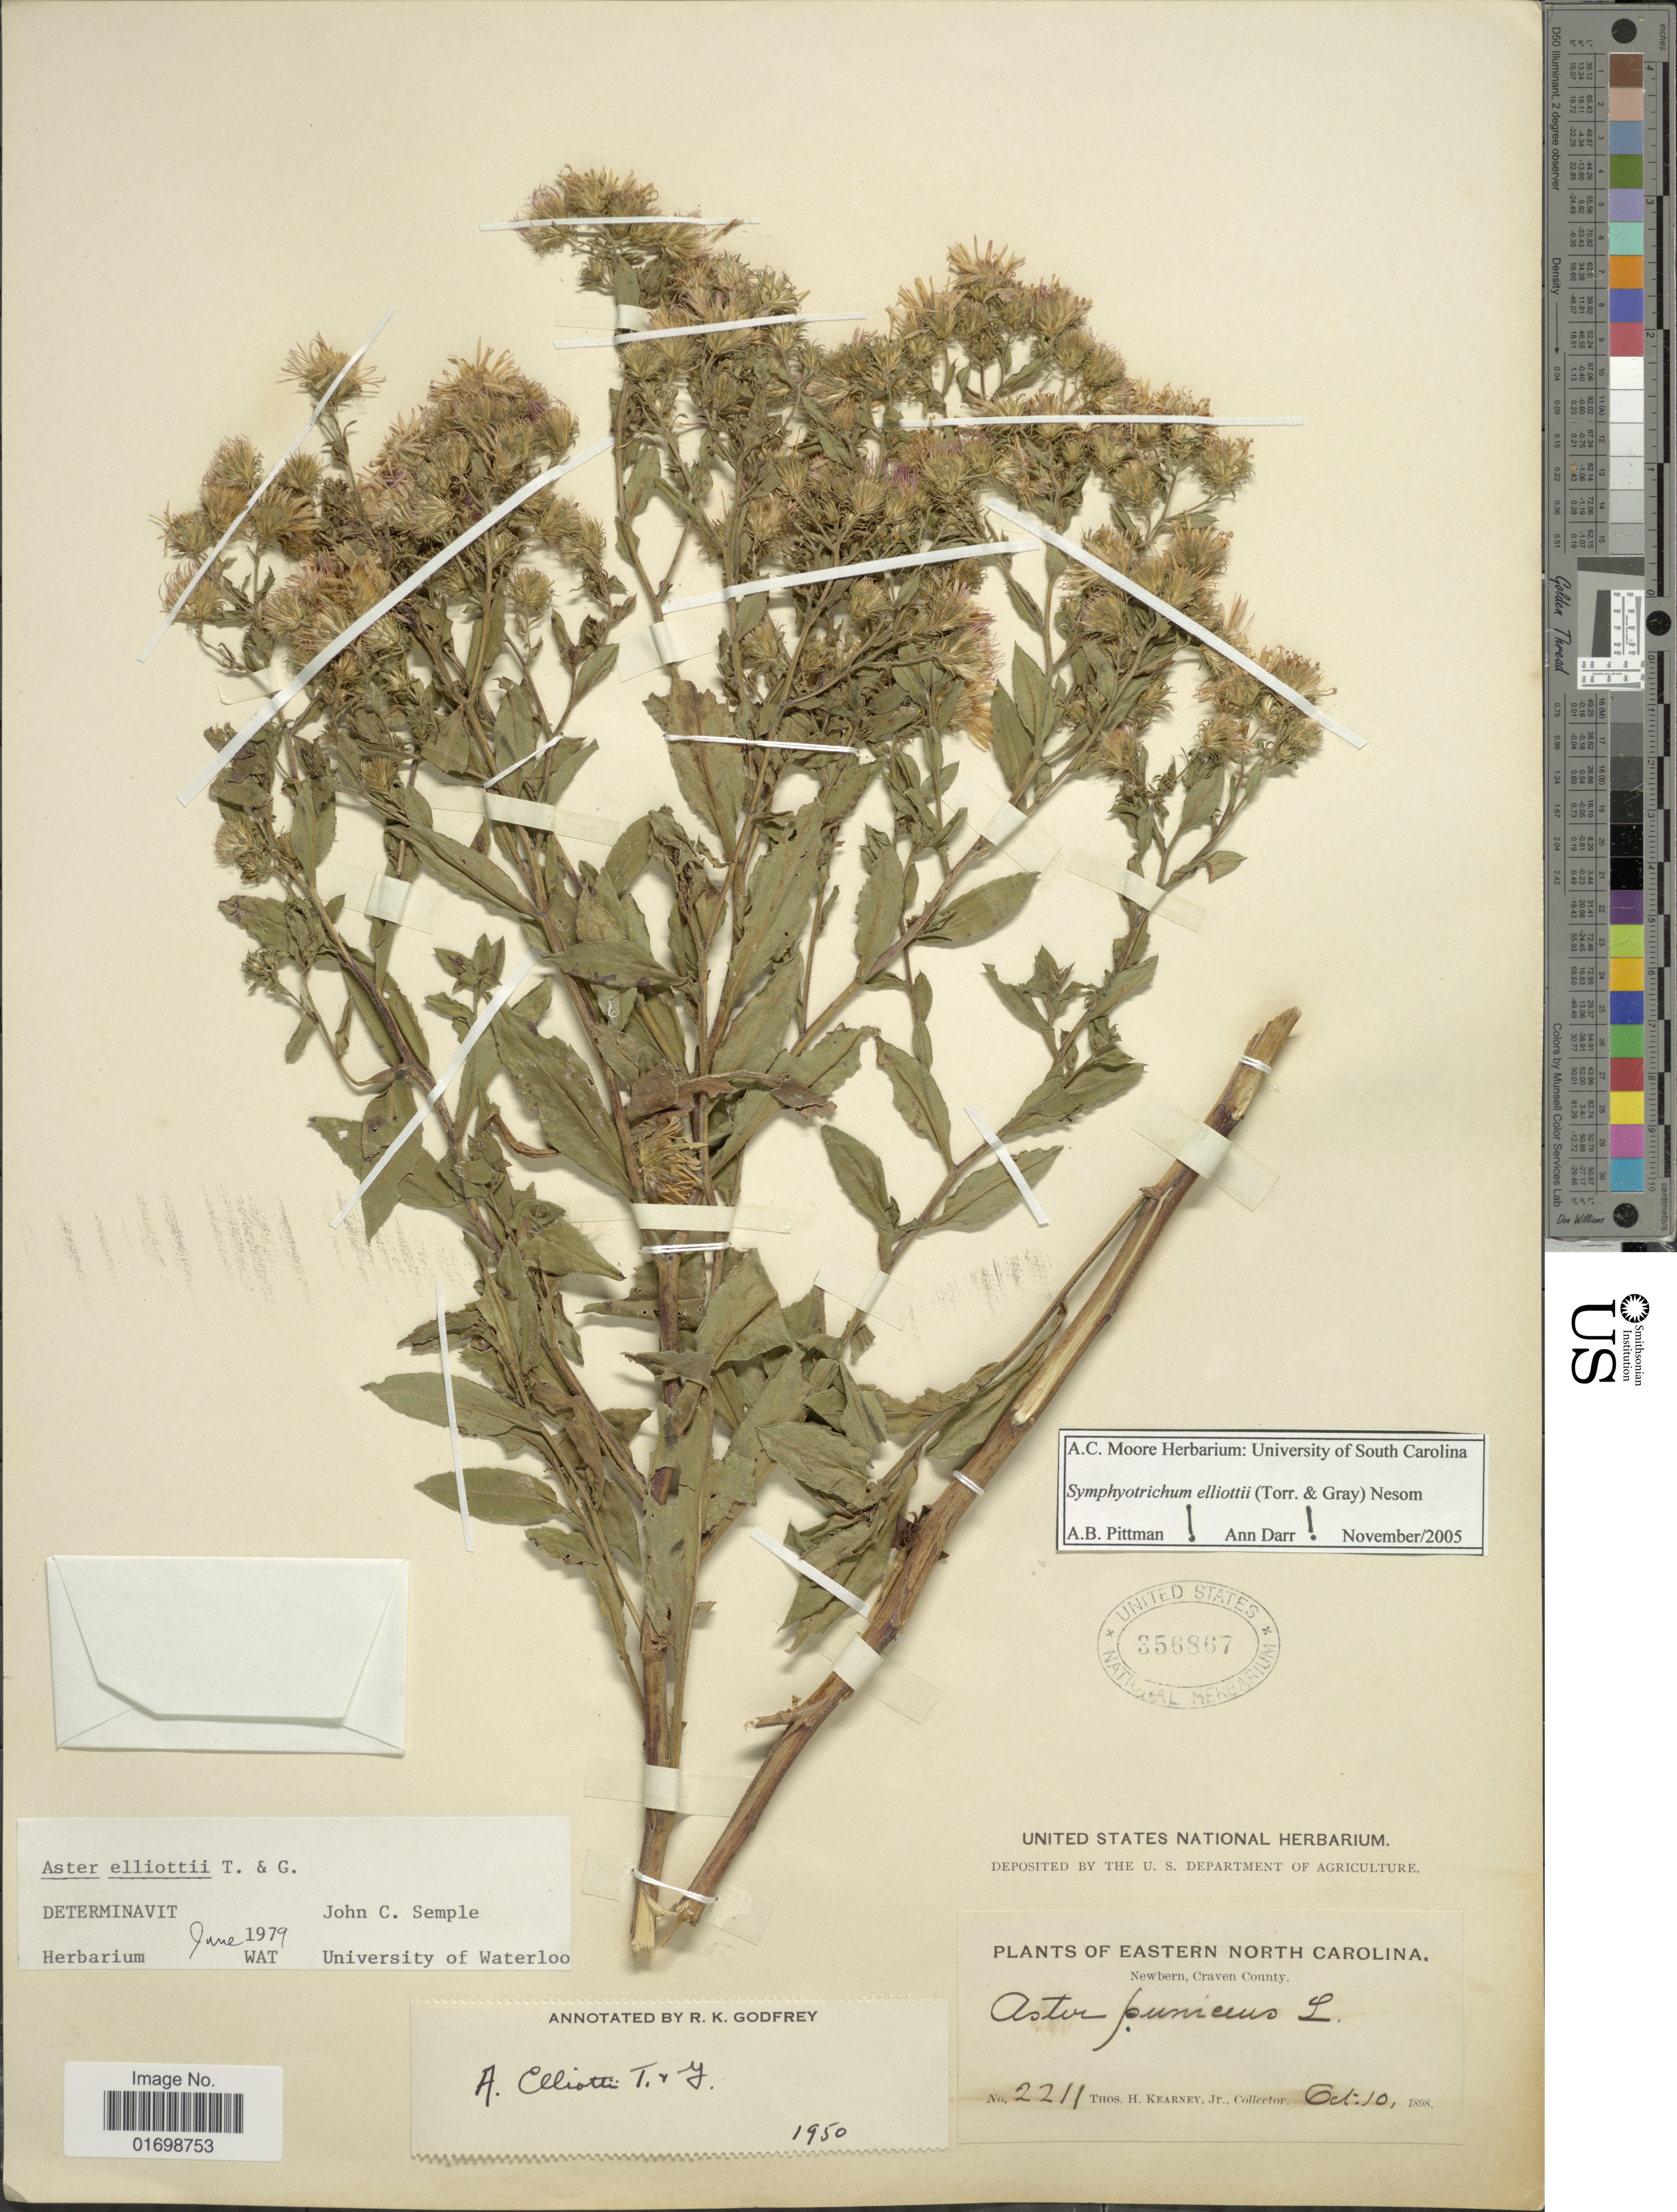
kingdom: Plantae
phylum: Tracheophyta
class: Magnoliopsida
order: Asterales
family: Asteraceae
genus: Symphyotrichum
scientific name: Symphyotrichum elliottii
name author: (Torr. & A. Gray) G.L. Nesom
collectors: T. H. Kearney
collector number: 2211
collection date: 1898-10-10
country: United States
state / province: North Carolina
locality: Eastern North Carolina, Newbern, Craven County.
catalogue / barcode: US 356867